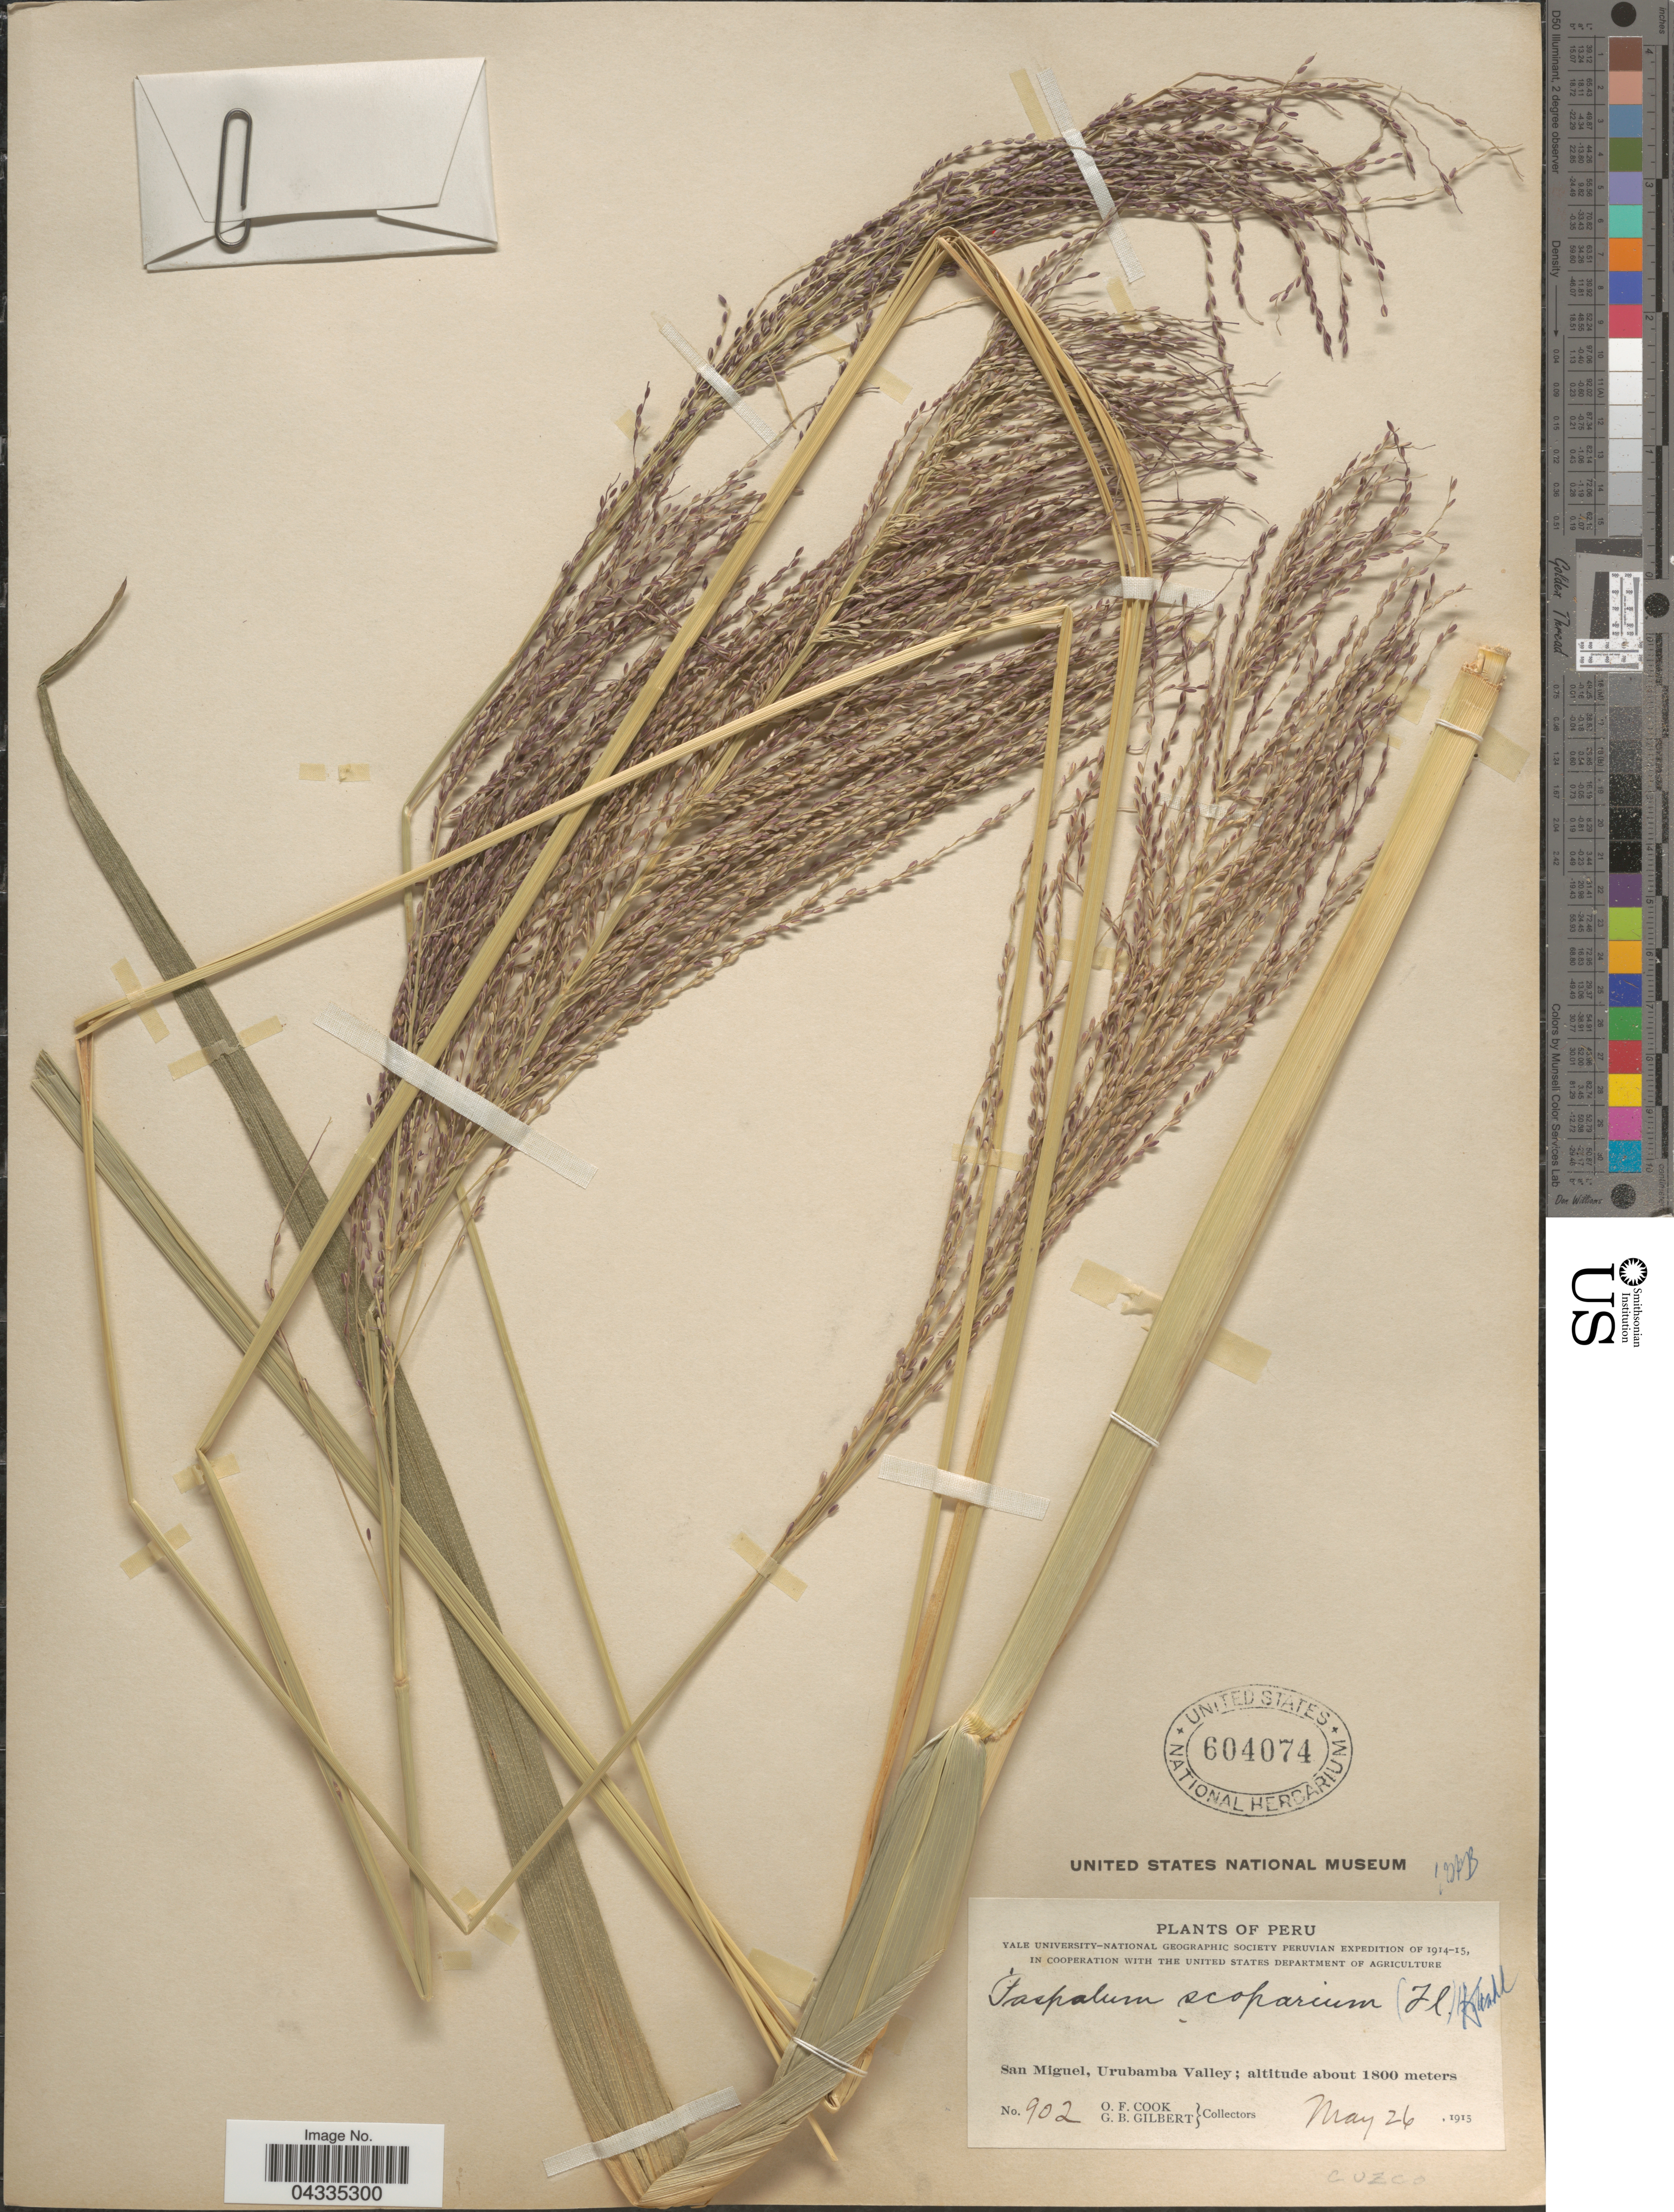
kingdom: Plantae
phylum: Tracheophyta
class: Liliopsida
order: Poales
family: Poaceae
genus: Axonopus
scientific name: Axonopus scoparius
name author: (Flüggé) Kuhlm.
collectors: O. F. Cook & G. B. Gilbert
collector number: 902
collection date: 1915-05-26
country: Peru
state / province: Cusco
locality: Yale University-National Geographic Society Peruvian Expedition of 1914-15. San Miguel, Urubamba Valley. Cuzco.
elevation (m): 1800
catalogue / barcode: US 604074